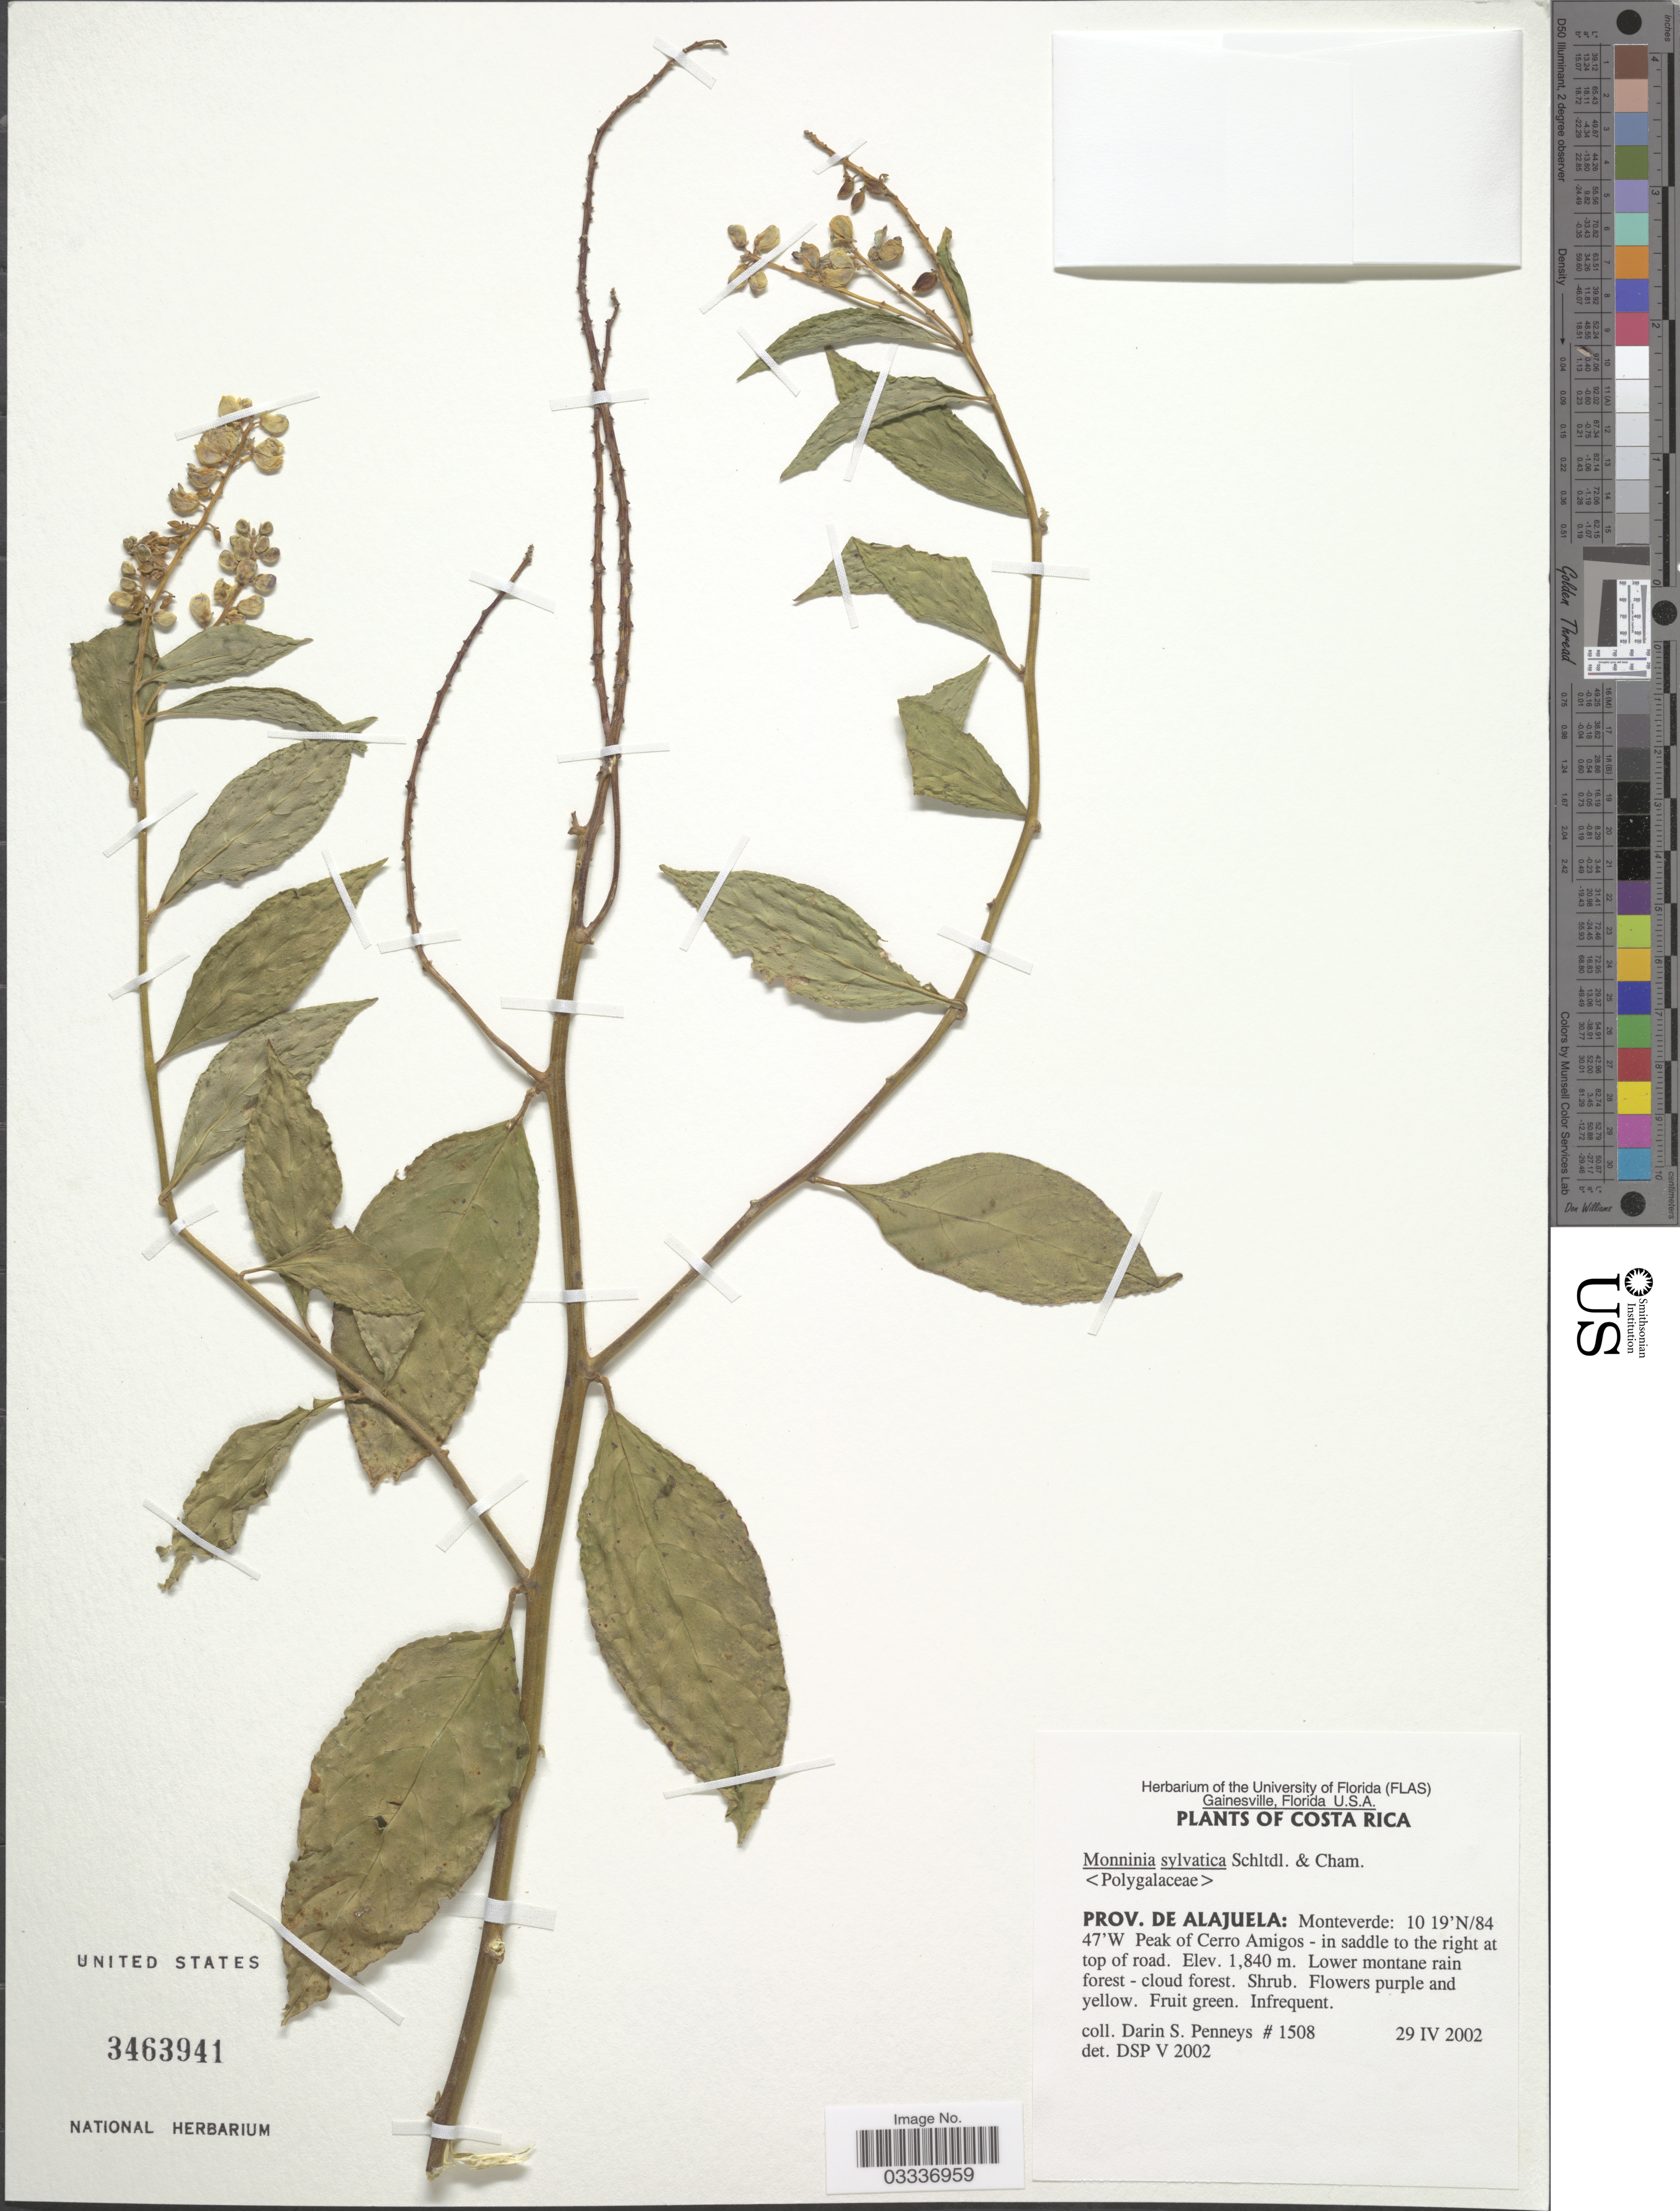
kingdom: Plantae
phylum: Tracheophyta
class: Magnoliopsida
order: Fabales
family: Polygalaceae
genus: Monnina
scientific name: Monnina sylvatica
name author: Schltdl. & Cham.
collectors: D. S. Penneys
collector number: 1508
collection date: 2002-04-29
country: Costa Rica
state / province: Alajuela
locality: Monteverde: Peak of Cerro Amigos - in saddle to the right at top of road.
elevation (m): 1840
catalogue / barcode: US 3463941